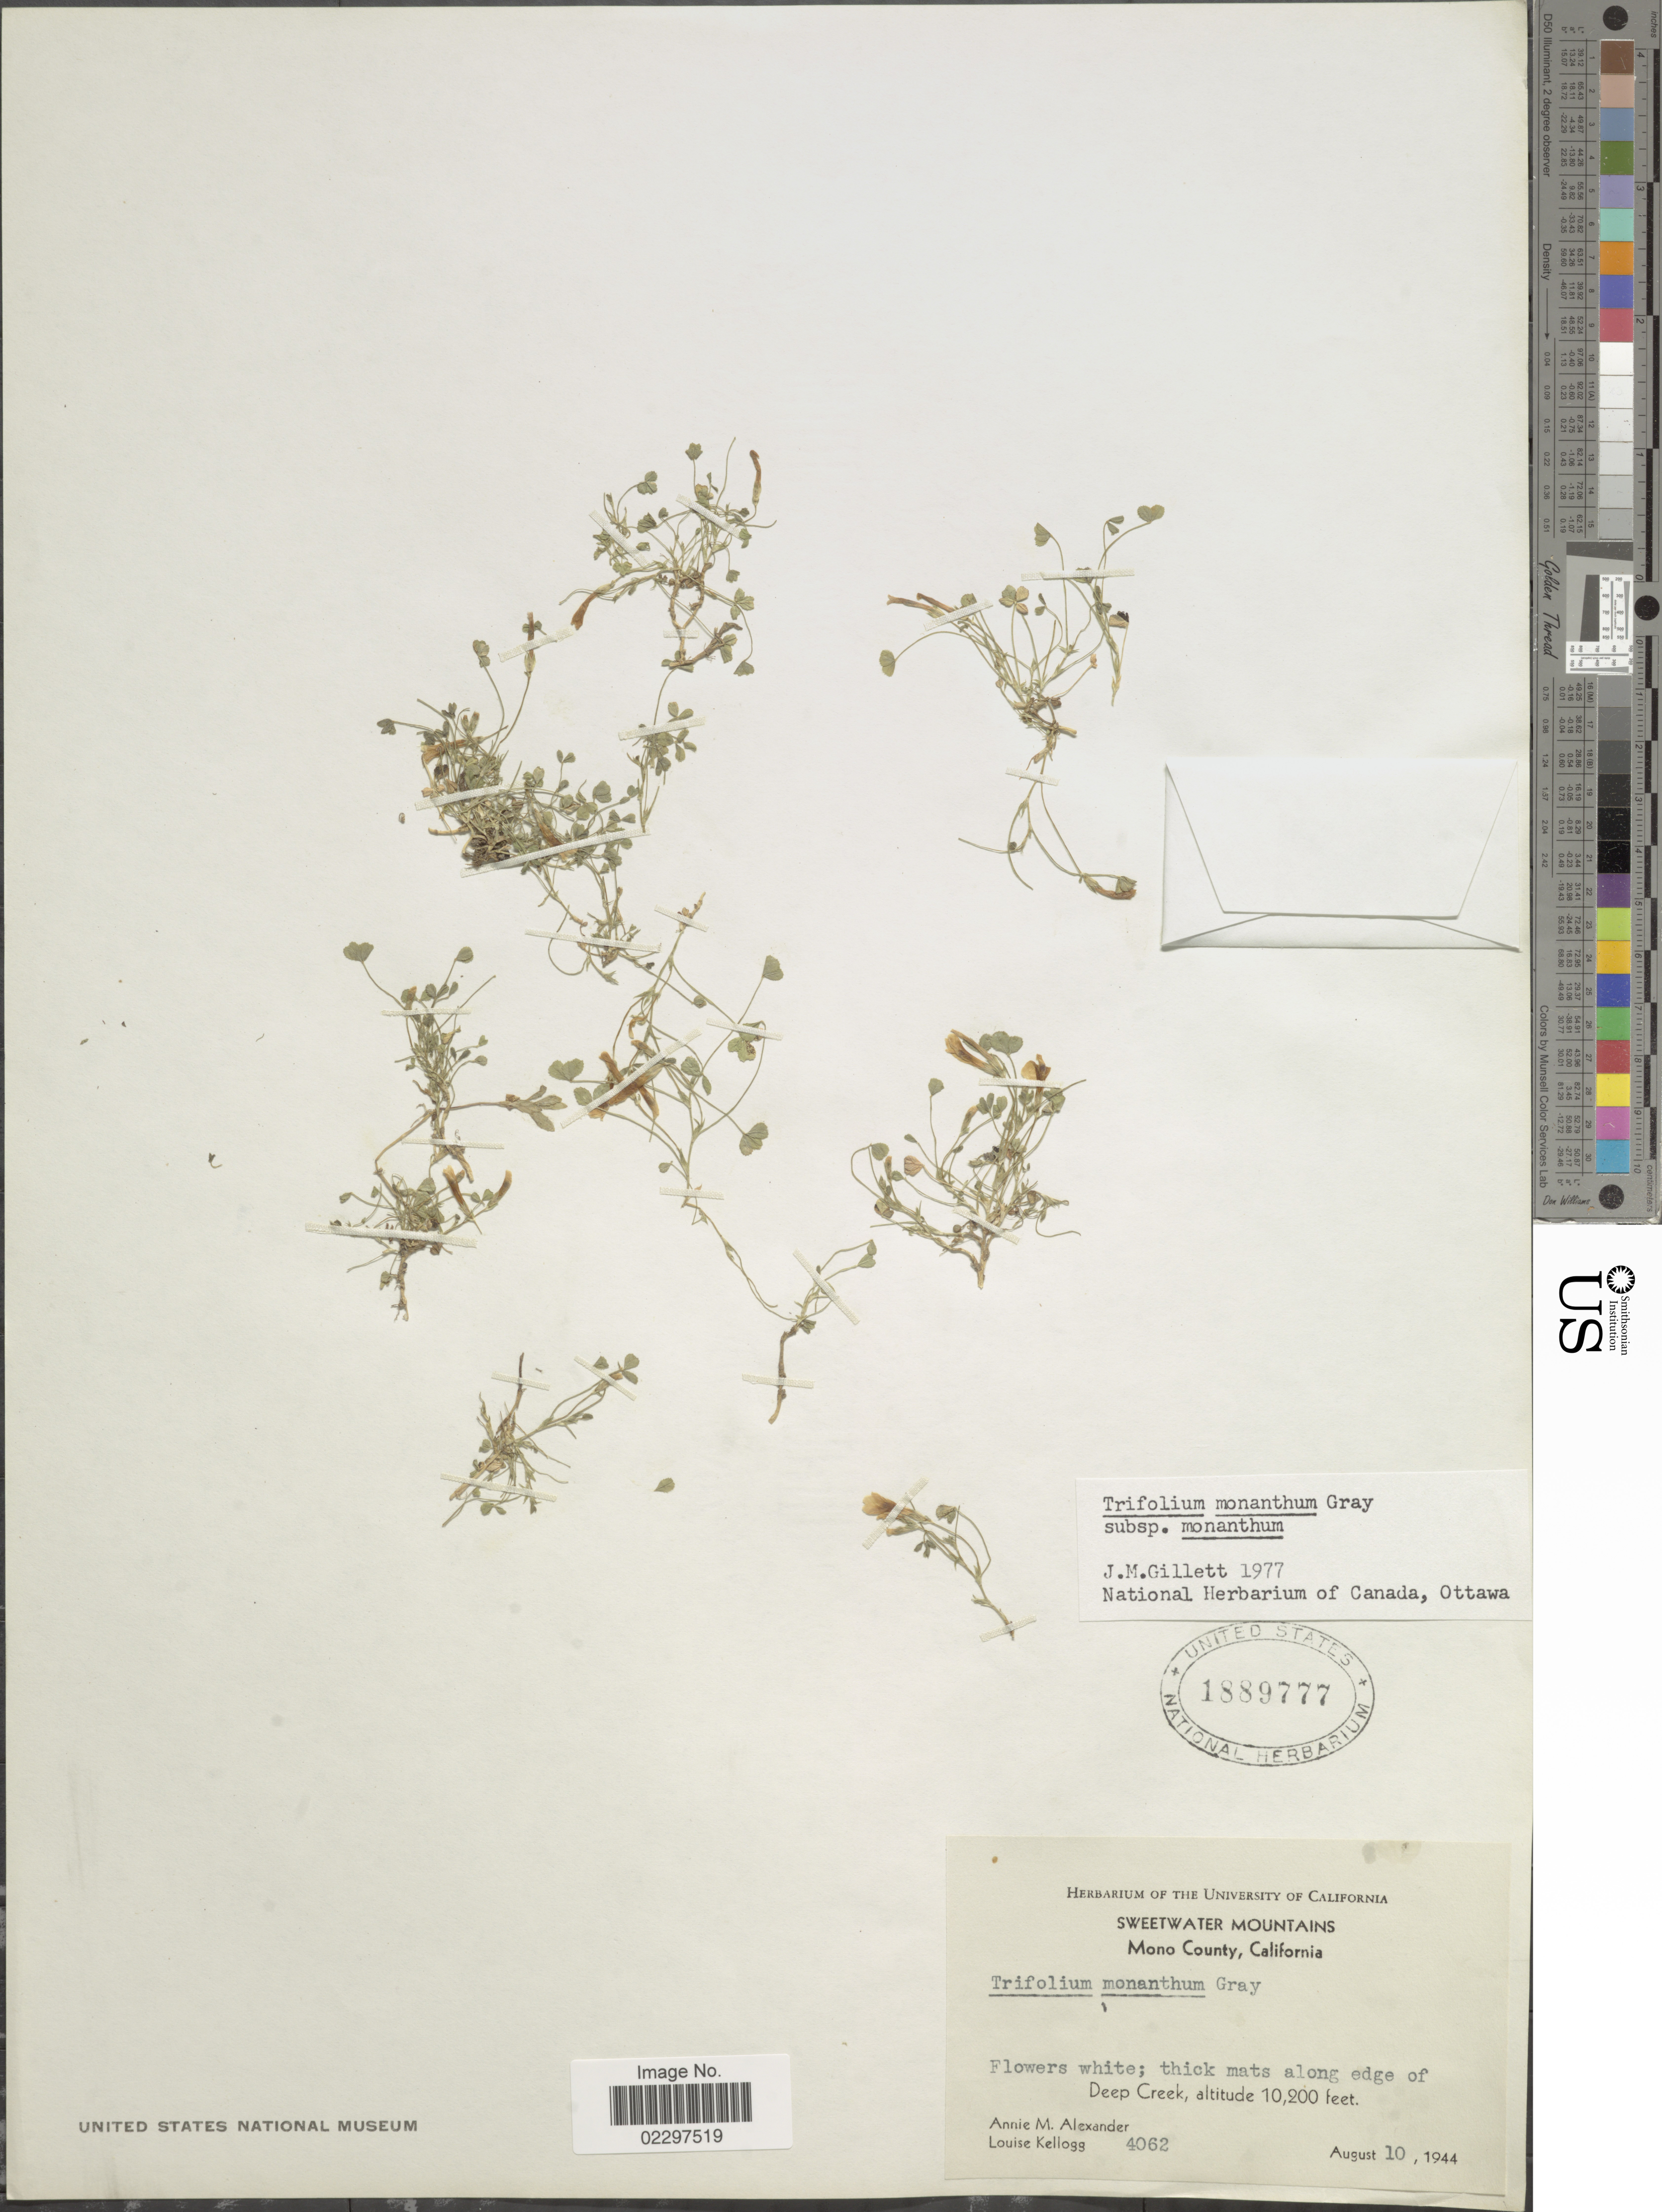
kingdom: Plantae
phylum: Tracheophyta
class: Magnoliopsida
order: Fabales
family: Fabaceae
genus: Trifolium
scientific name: Trifolium monanthum subsp. monanthum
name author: A. Gray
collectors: A. M. Alexander & L. Kellogg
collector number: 4062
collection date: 1944-08-10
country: United States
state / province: California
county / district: Mono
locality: Sweetwater Mountains. Mono County. Deep Creek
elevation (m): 3109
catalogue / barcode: US 1889777